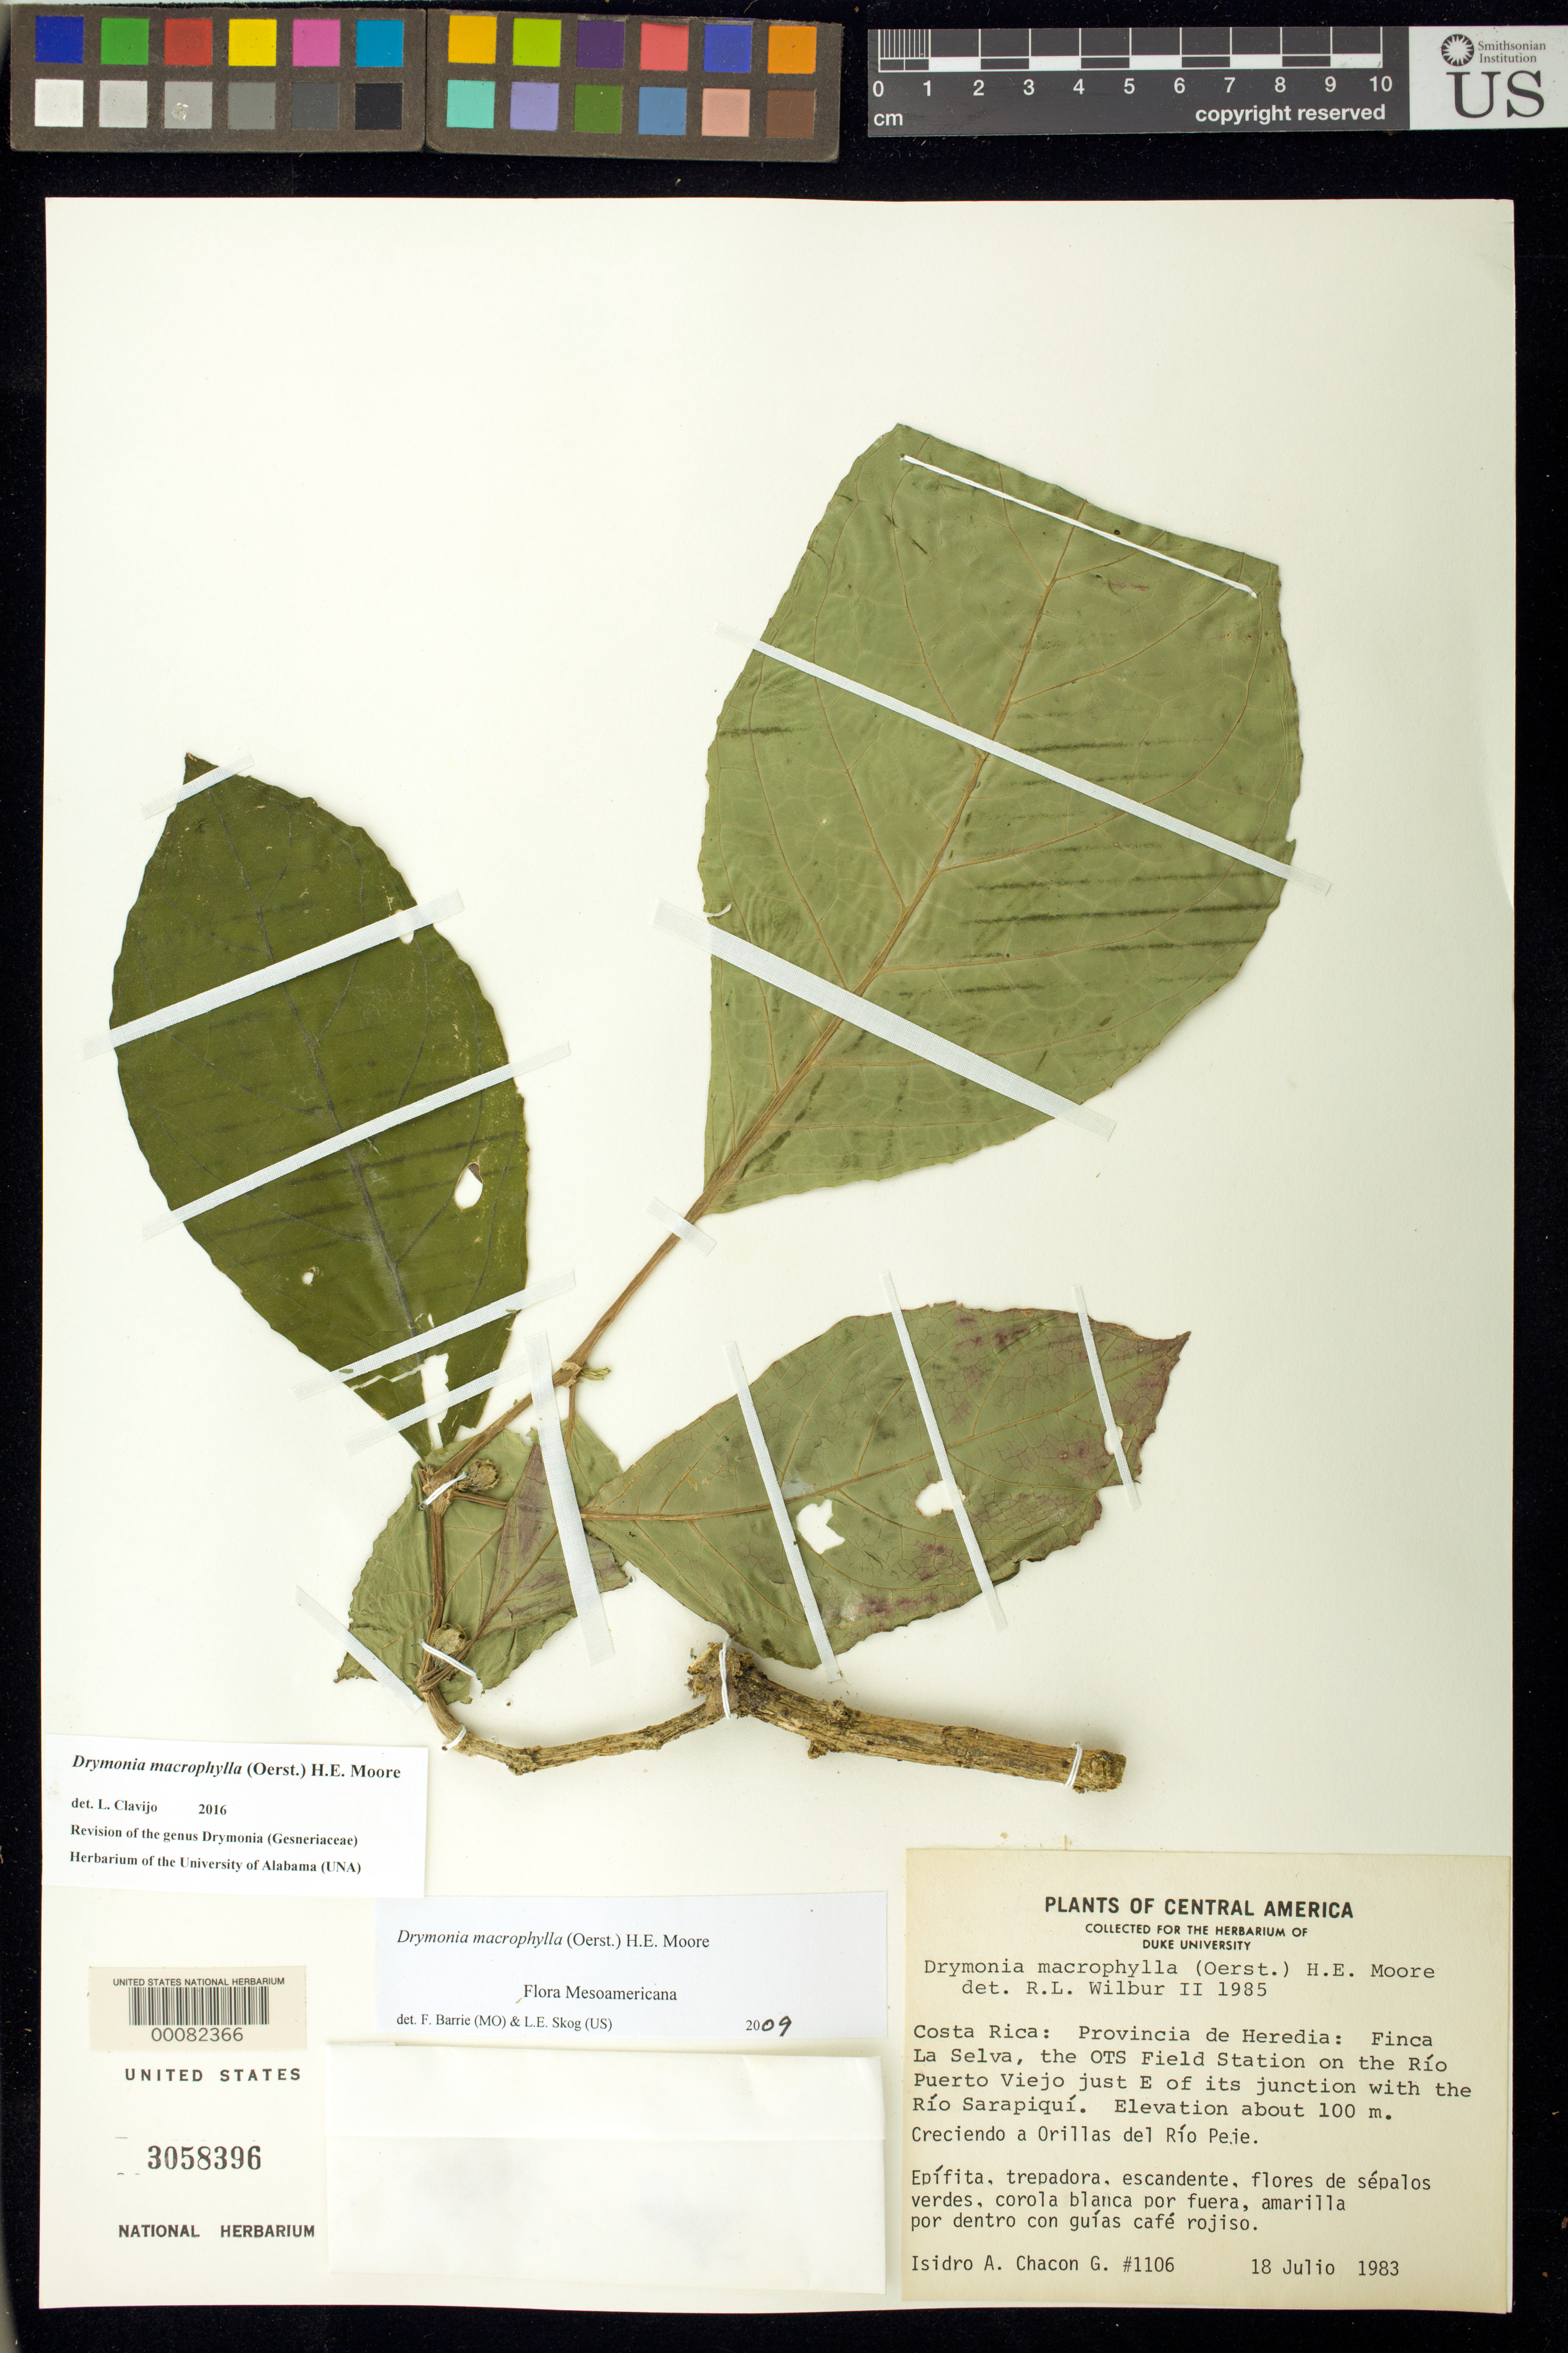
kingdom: Plantae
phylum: Tracheophyta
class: Magnoliopsida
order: Lamiales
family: Gesneriaceae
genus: Drymonia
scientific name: Drymonia macrophylla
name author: (Oerst.) H.E. Moore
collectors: I. Chacón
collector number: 1106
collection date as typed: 18 Jul 1983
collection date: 1983-07-18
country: Costa Rica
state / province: Heredia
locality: Finca La Selva, the OTS field station on the Rio Puerto Viejo just E of its junction with the Rio Sarapiqui, banks of Rio Peje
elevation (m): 100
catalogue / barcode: US 3058396